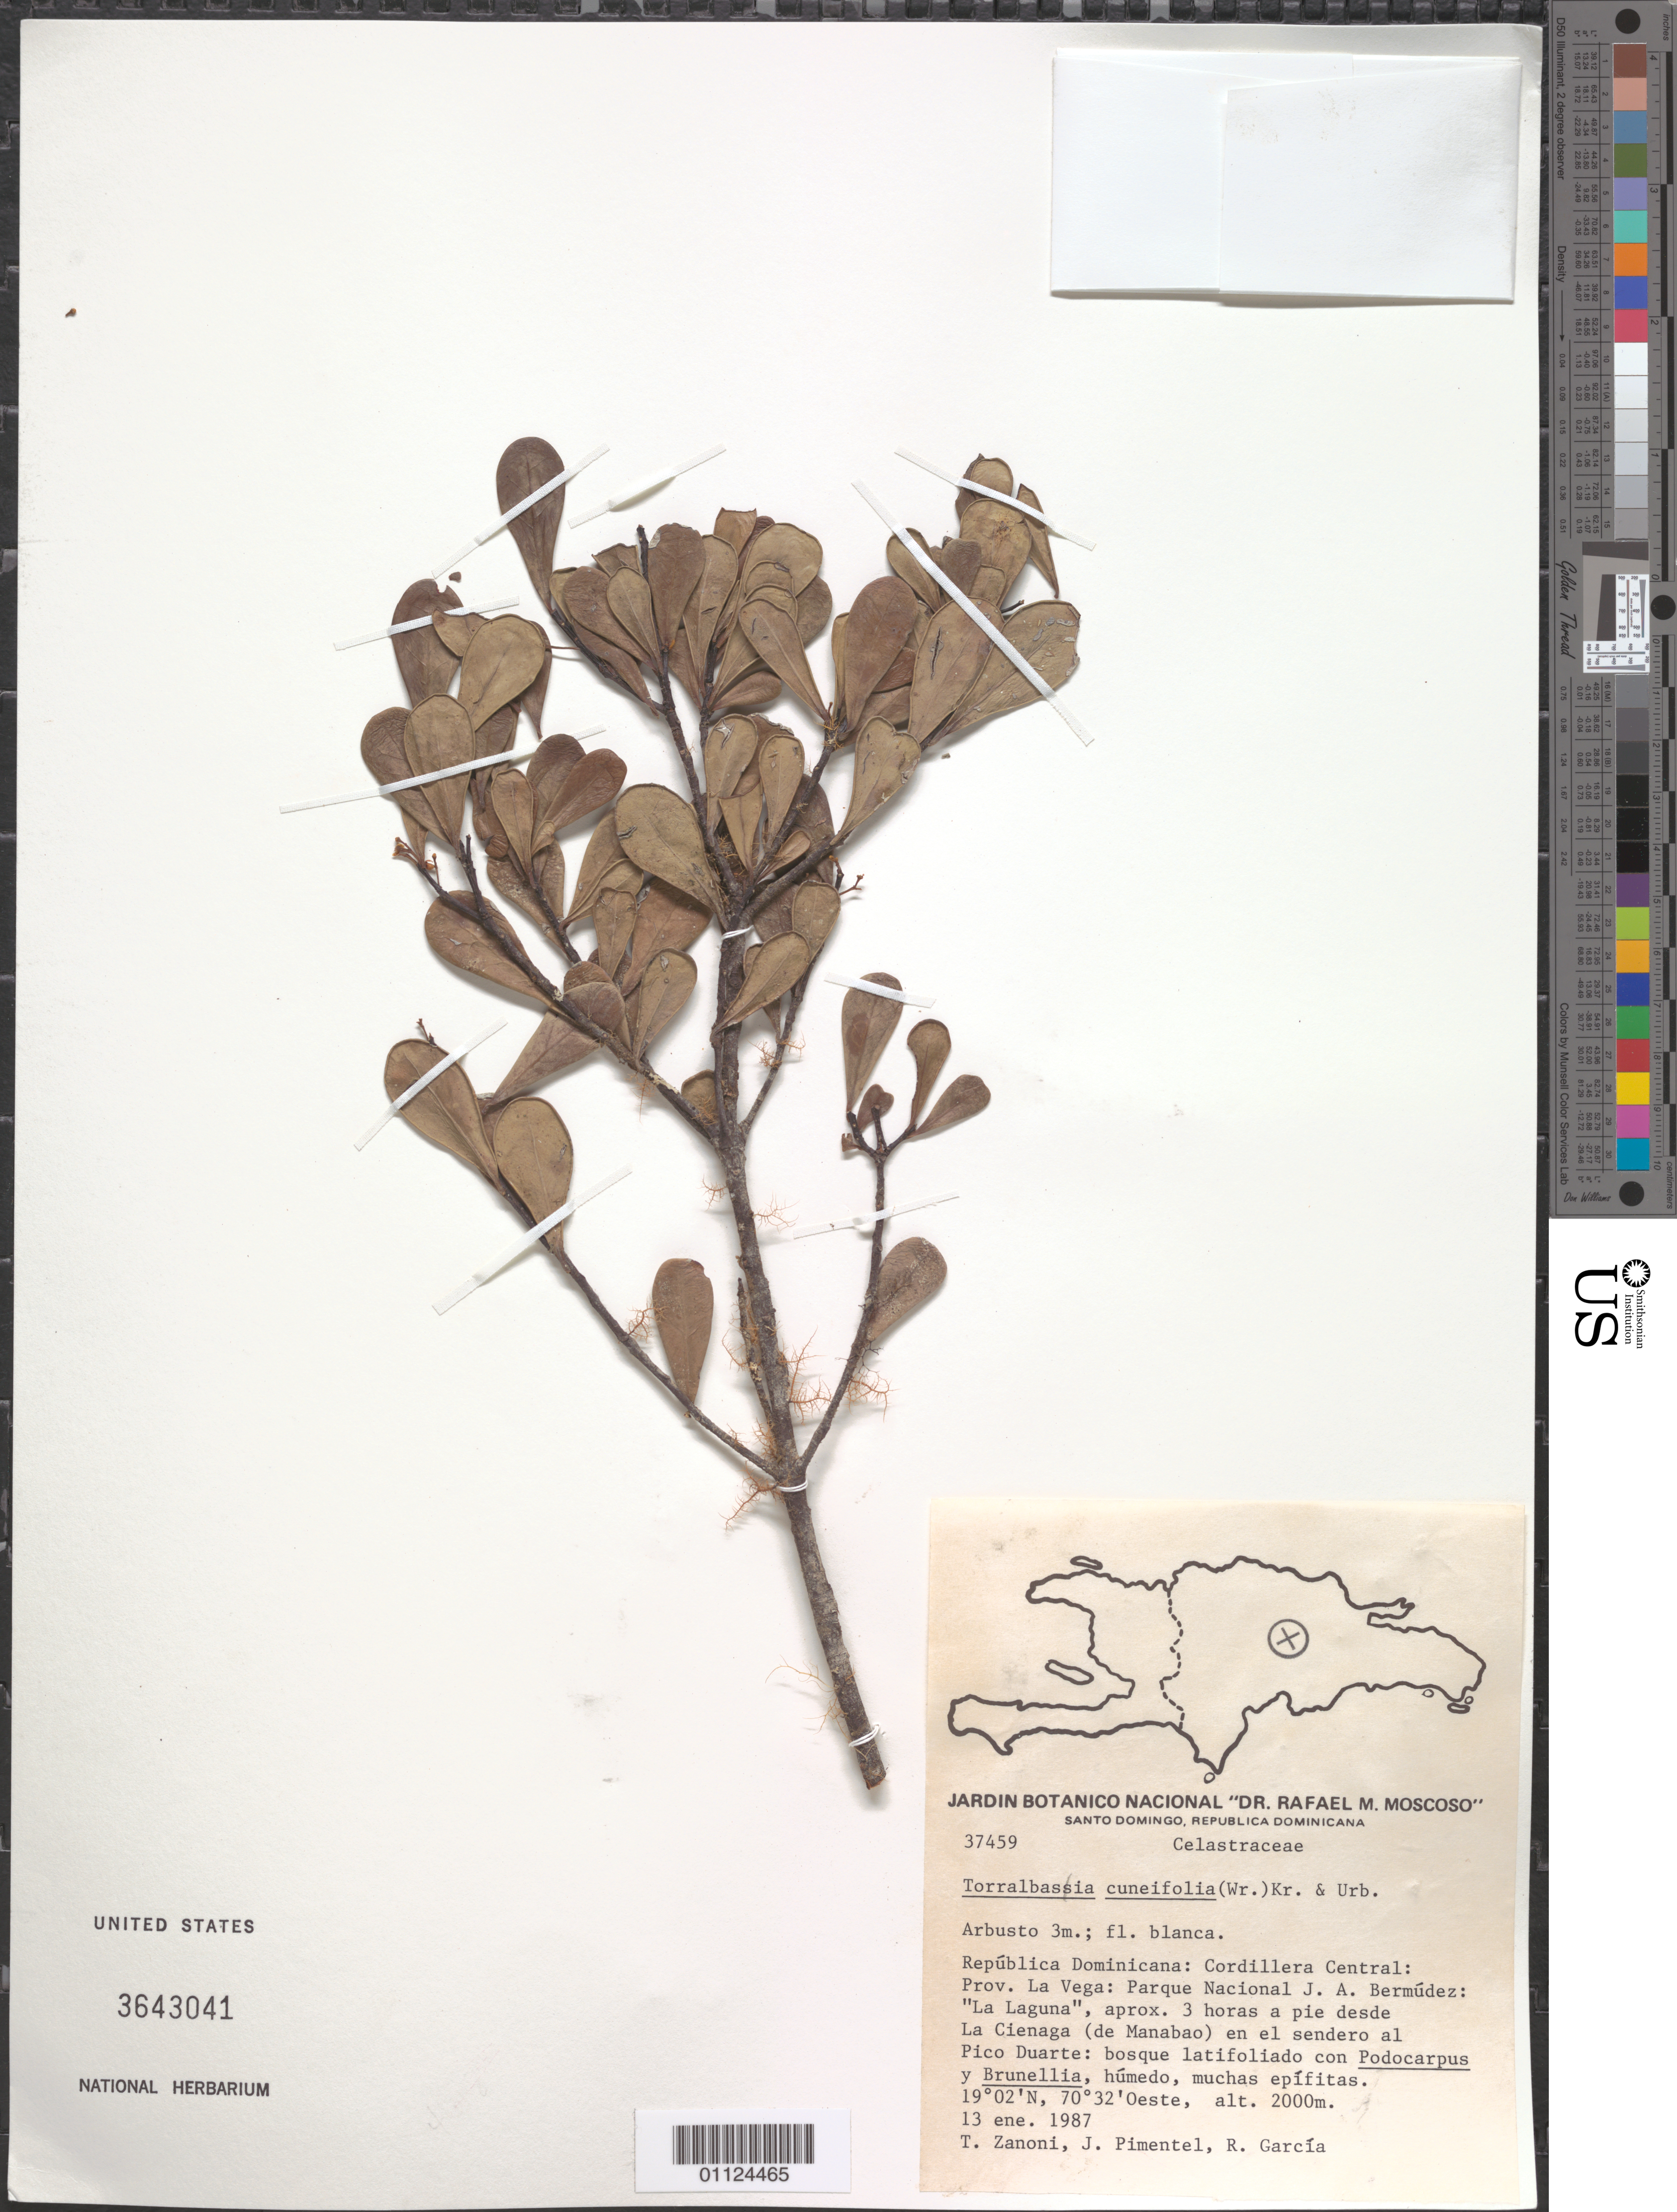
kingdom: Plantae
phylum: Tracheophyta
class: Magnoliopsida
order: Celastrales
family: Celastraceae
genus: Torralbasia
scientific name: Torralbasia cuneifolia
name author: (C. Wright ex Griseb.) Krug & Urb.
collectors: T. A. Zanoni, J. Pimentel & R. Garcia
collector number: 37459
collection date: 1987-01-13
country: Dominican Republic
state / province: La Vega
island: Hispaniola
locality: Cordillera Central; Parque Nacional J.A. Bermúdez, "La Laguna", aprox. 3 horas a pie desde La Cienaga (de Manabao) en el sendero al Pico Duarte.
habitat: Bosque latifoliado con Podocarpus y Brunellia, húmedo, muchas epífitas.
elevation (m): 2000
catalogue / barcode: US 3643041